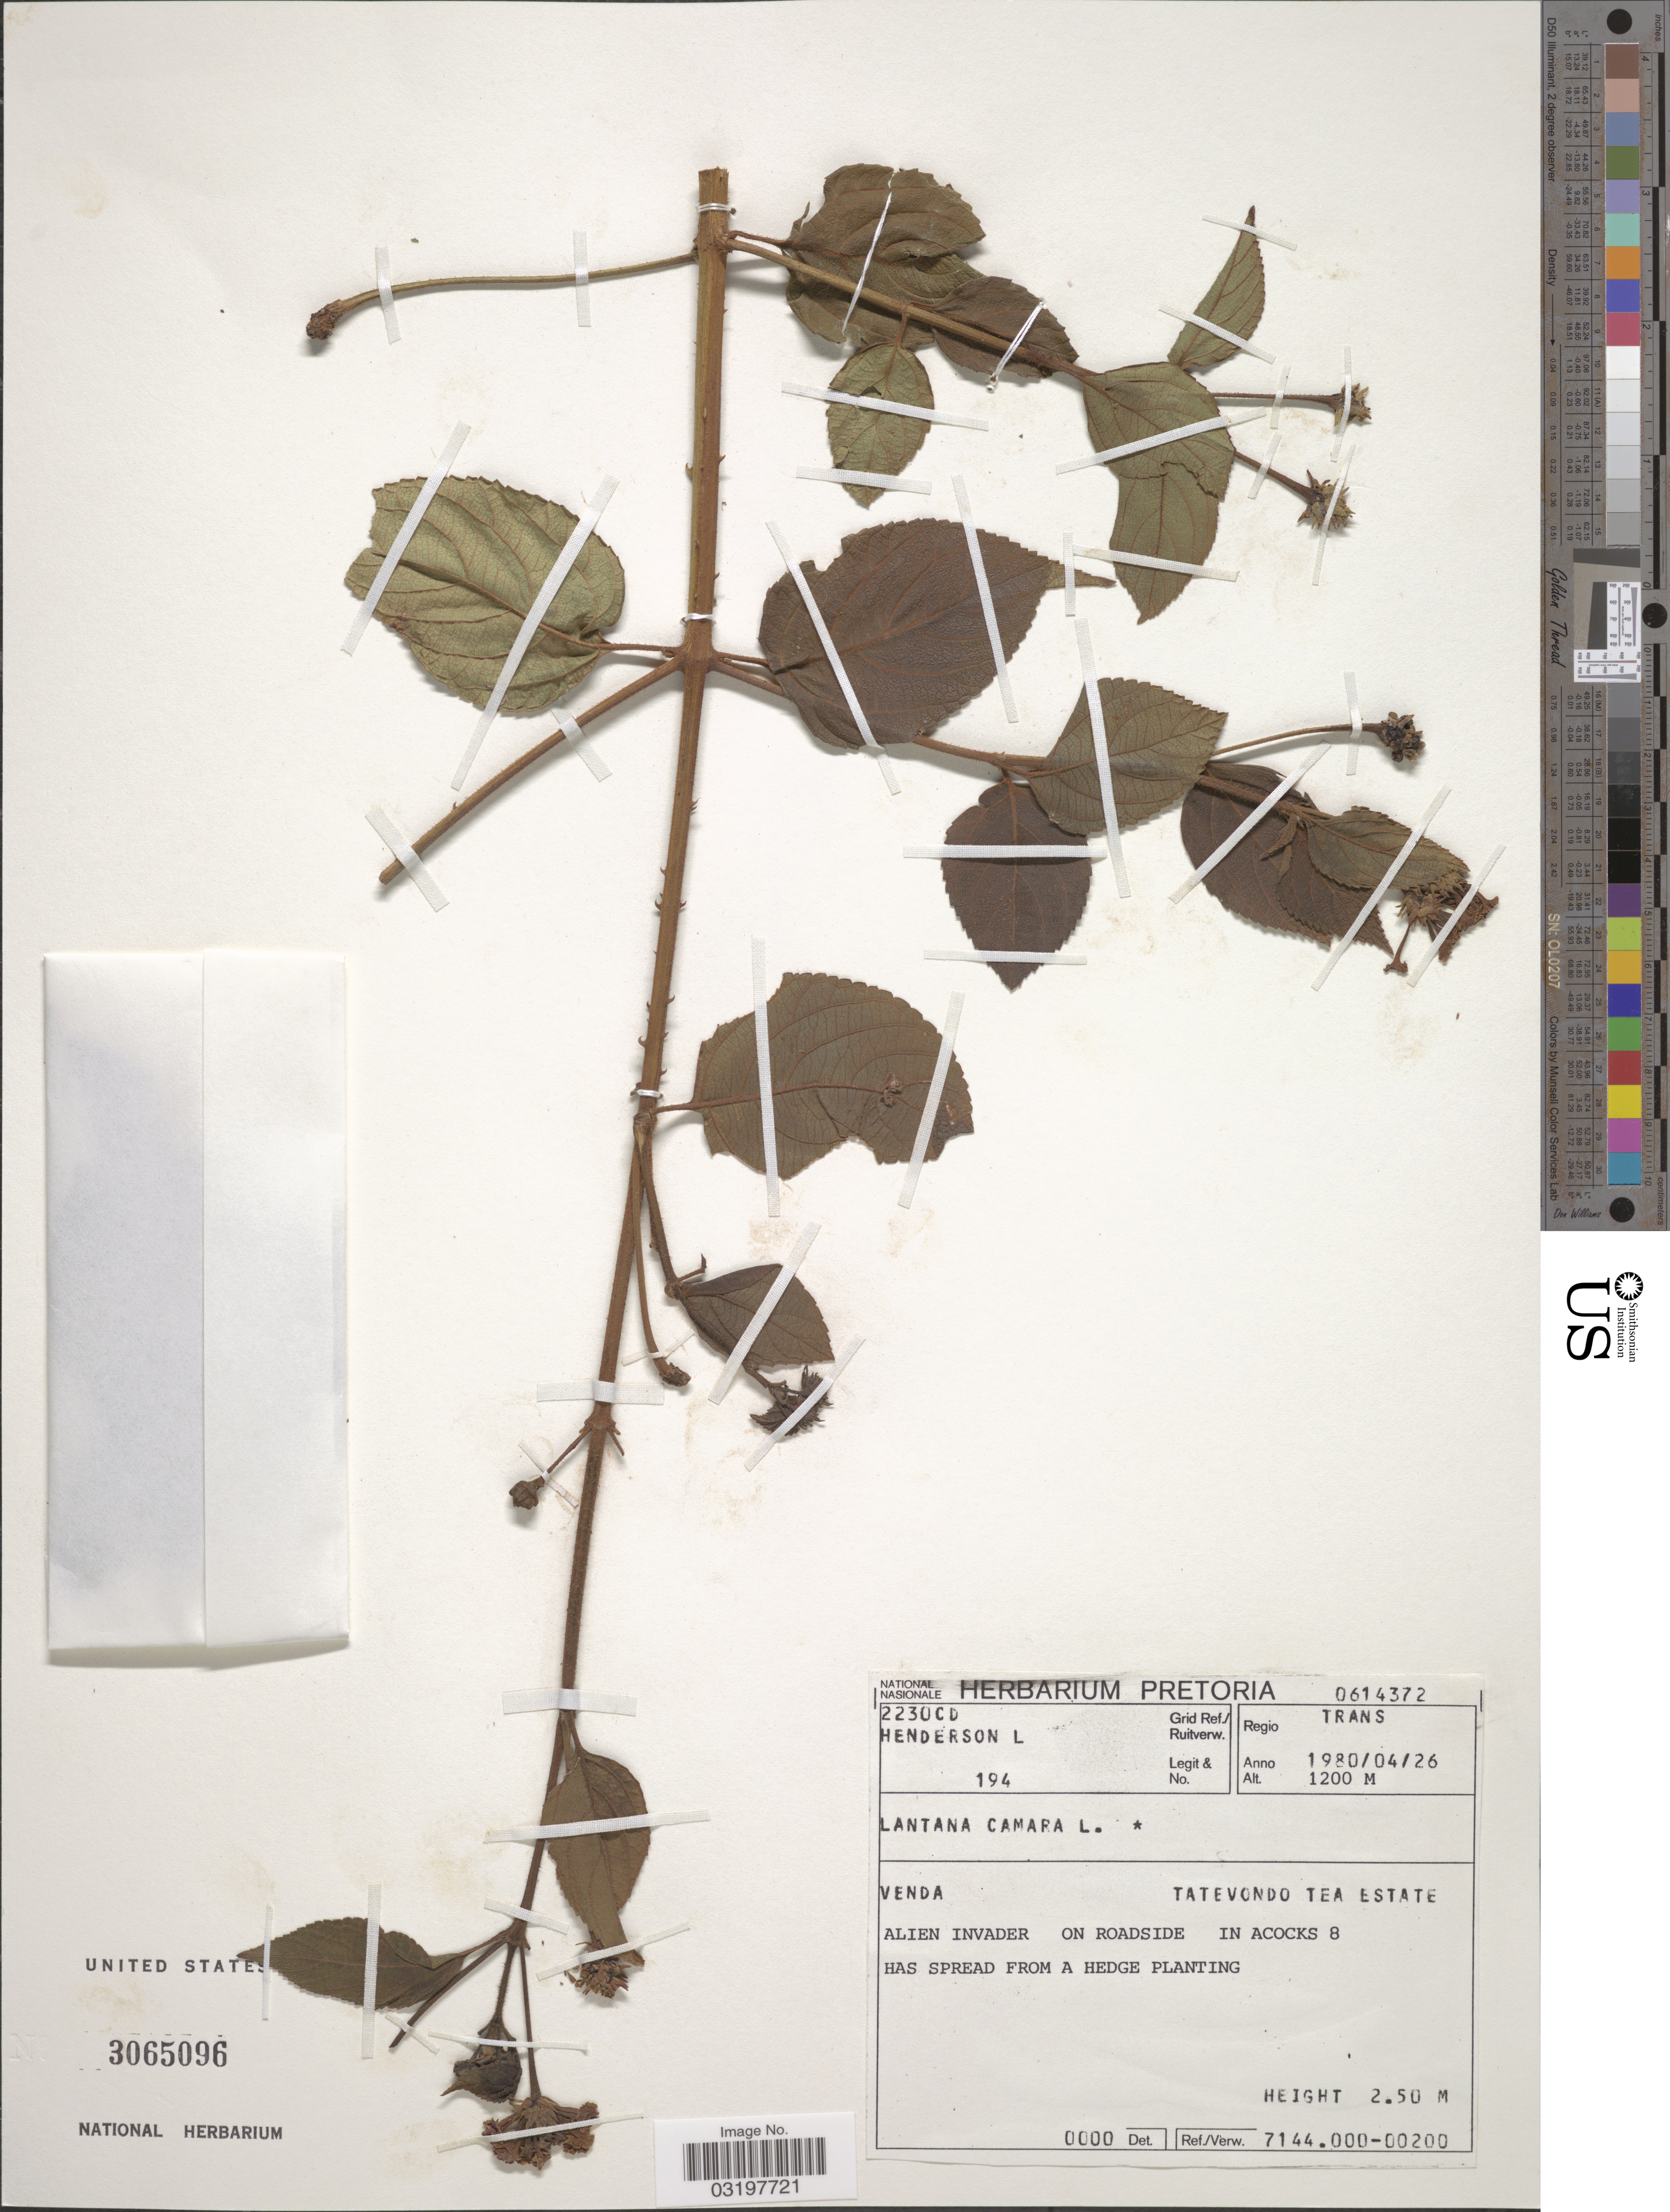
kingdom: Plantae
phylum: Tracheophyta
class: Magnoliopsida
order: Lamiales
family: Verbenaceae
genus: Lantana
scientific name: Lantana camara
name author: L.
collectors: L. Henderson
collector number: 194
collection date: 1980-04-26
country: South Africa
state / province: Limpopo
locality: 2230CD Grid Ref./Ruitverw., Regio Trans, Venda, Tatevondo Tea Estate, Alien Invader on Roadside in Acocks 8.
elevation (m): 1200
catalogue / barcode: US 3065096